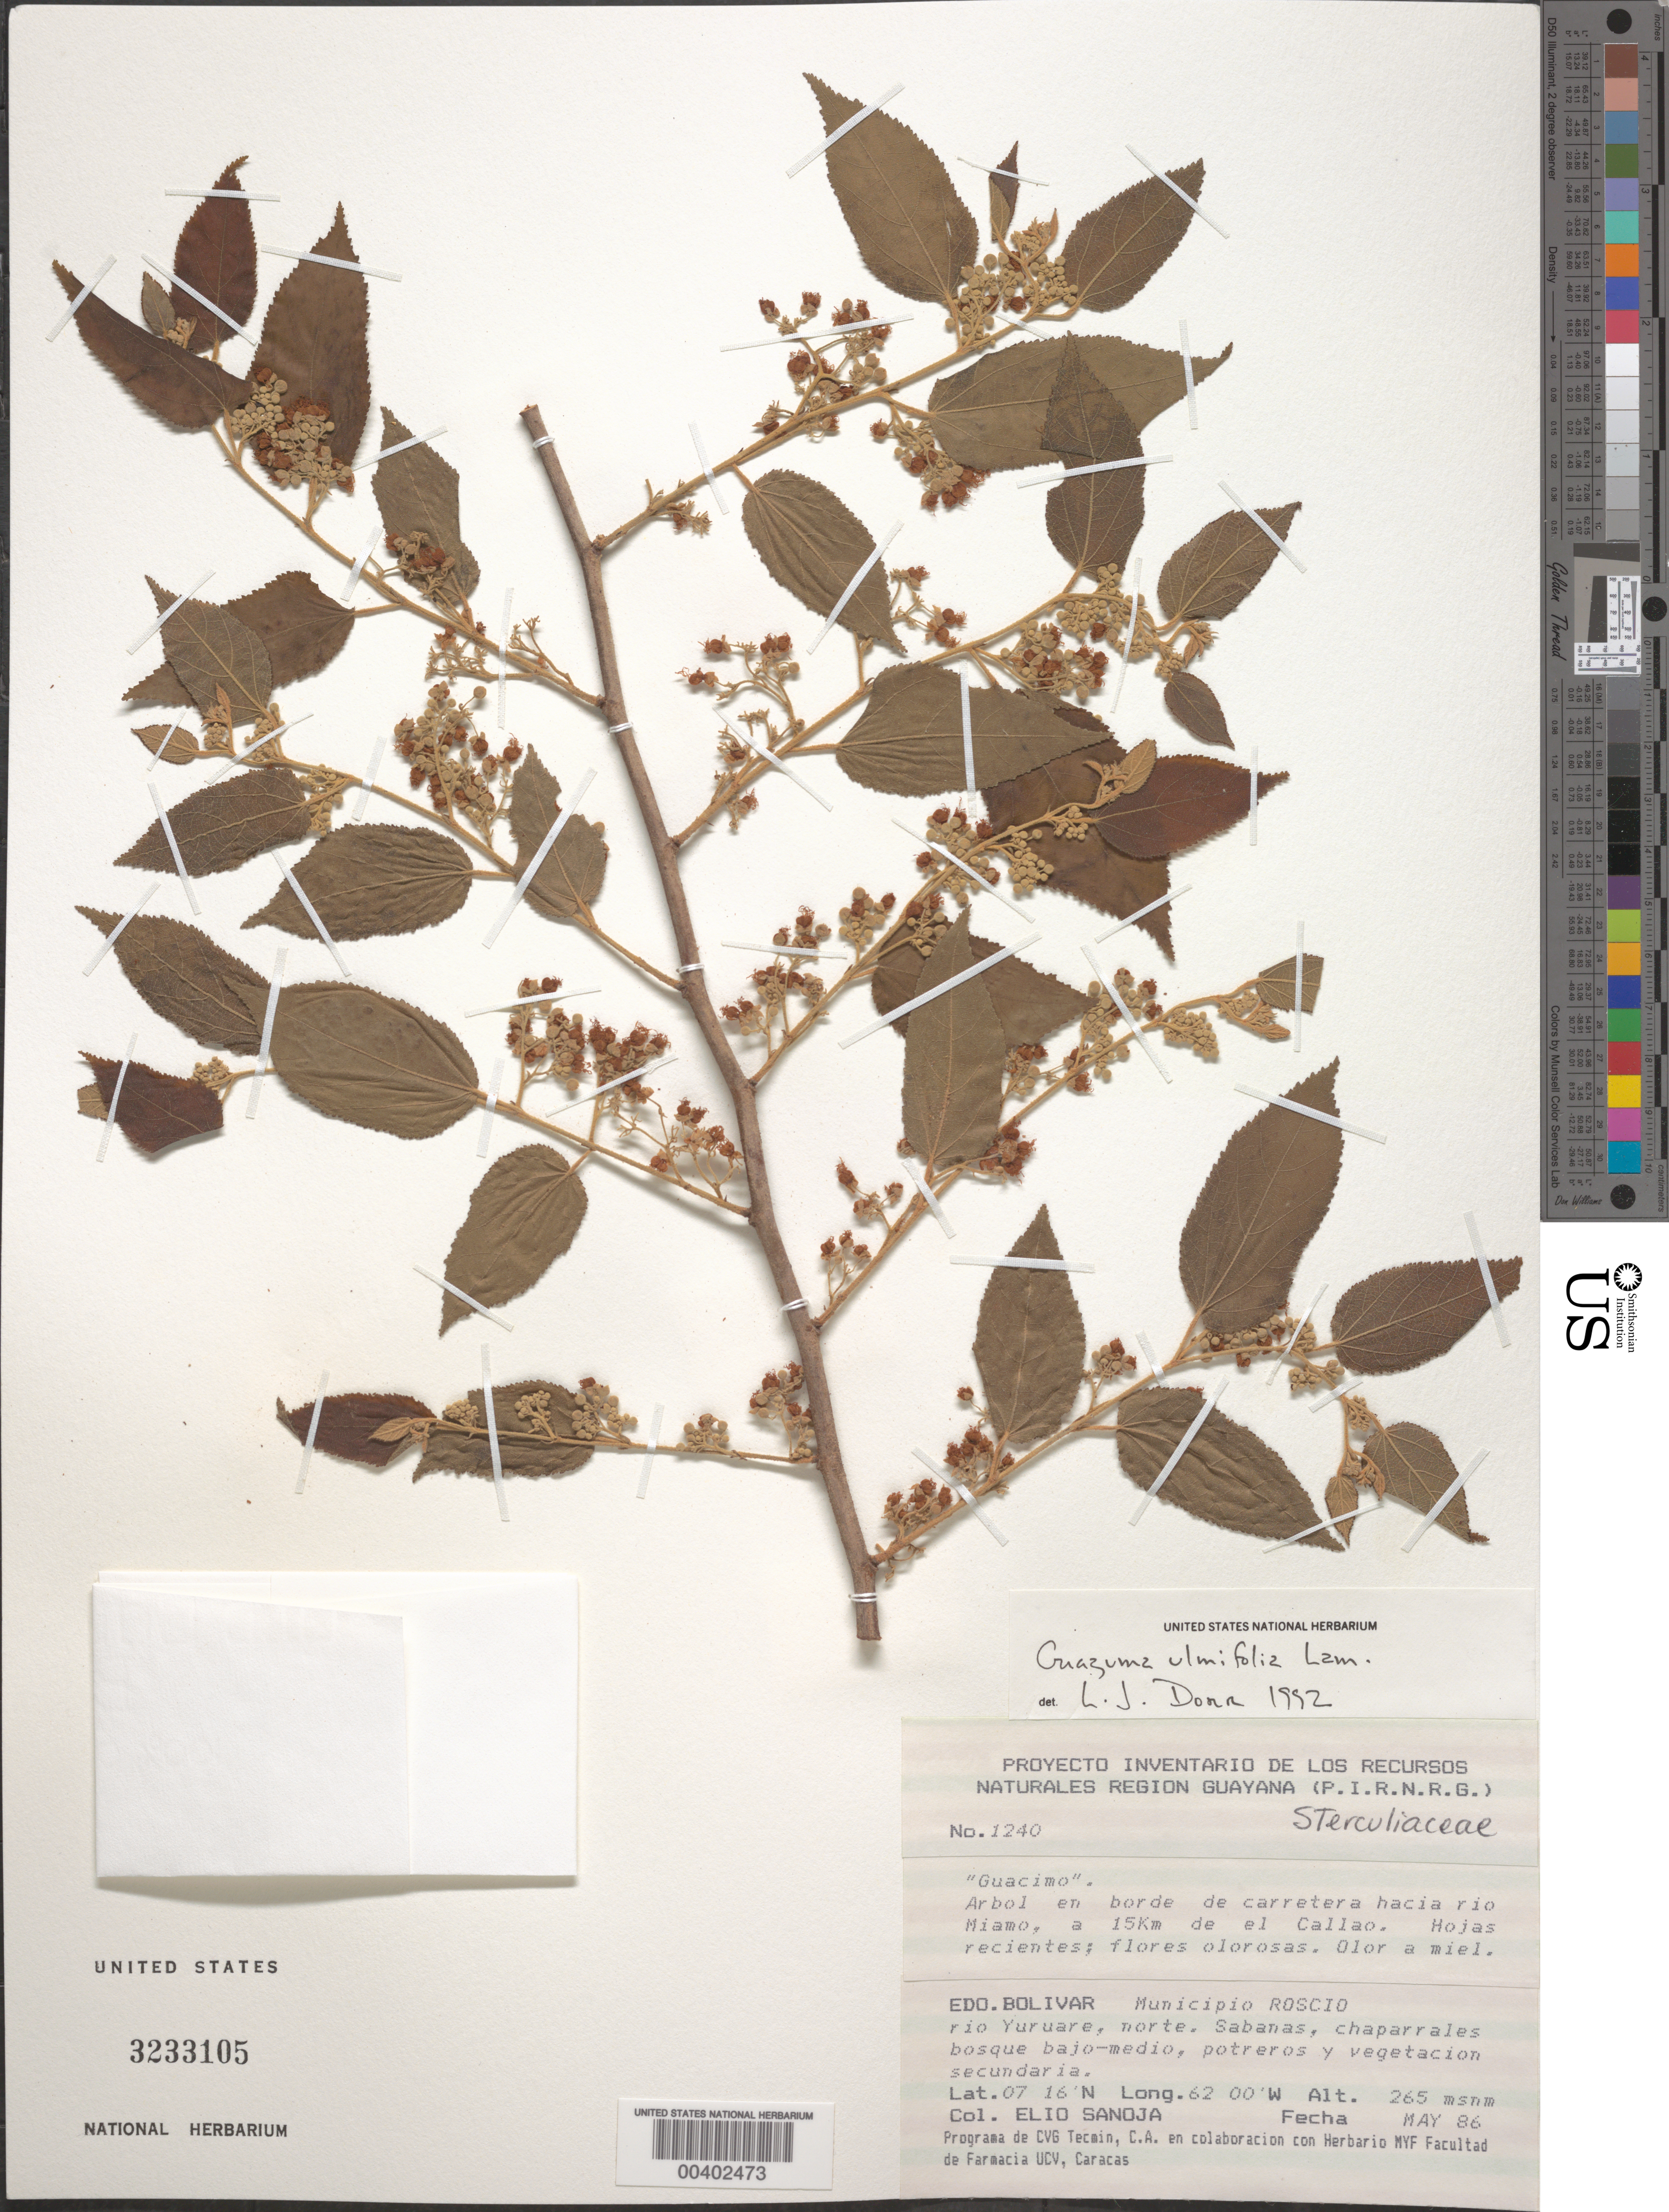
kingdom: Plantae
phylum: Tracheophyta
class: Magnoliopsida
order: Malvales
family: Malvaceae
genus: Guazuma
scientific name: Guazuma ulmifolia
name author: Lam.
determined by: Dorr, L. J., (BOT), Smithsonian Institution - National Museum of Natural History (UNITED STATES)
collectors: E. Sanoja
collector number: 1240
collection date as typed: May 1986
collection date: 1986-05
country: Venezuela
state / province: Bolívar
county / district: Roscio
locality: Carretera hacia Río Miamo, a 15 km de el Callao. Río Yuruare, norte.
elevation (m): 265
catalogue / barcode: US 3233105